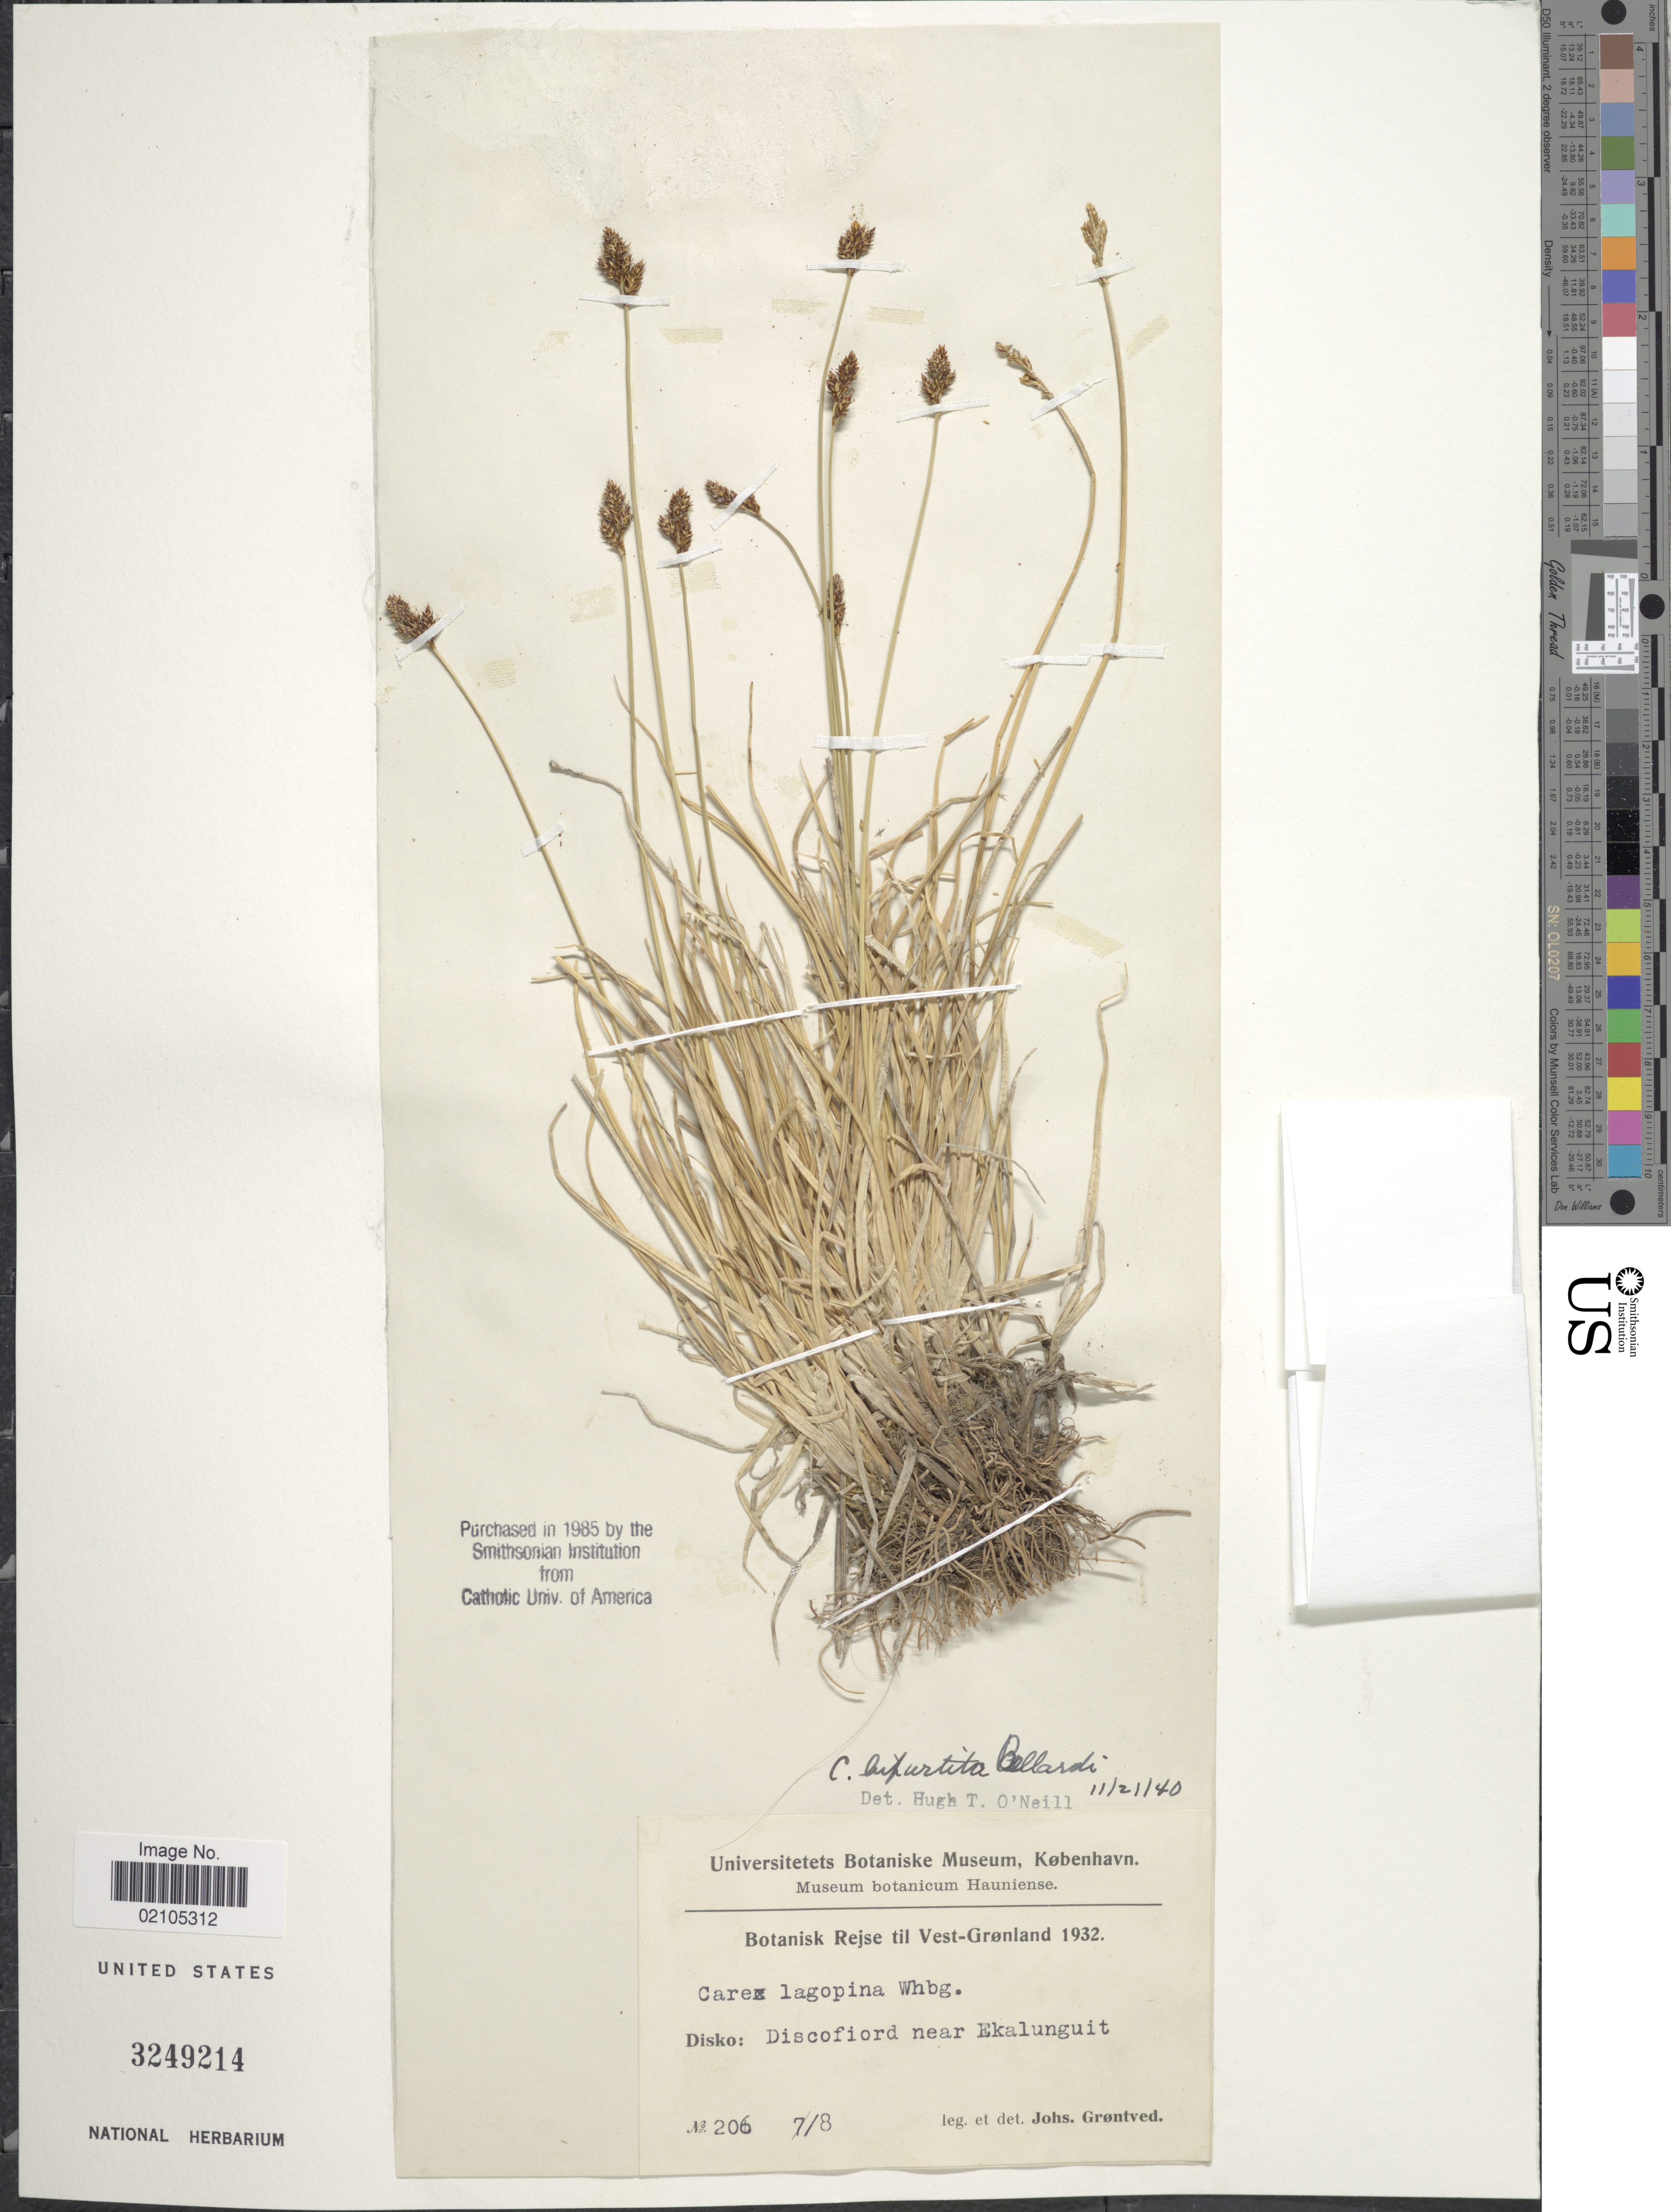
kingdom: Plantae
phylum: Tracheophyta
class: Liliopsida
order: Poales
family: Cyperaceae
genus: Carex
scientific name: Carex lachenalii subsp. lachenalii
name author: Schkuhr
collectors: J. Grøntved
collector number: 206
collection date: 1932-08-07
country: Greenland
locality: Vest-Gronland. Disko: Diskofiord near Ekalunguit.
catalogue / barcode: US 3249214